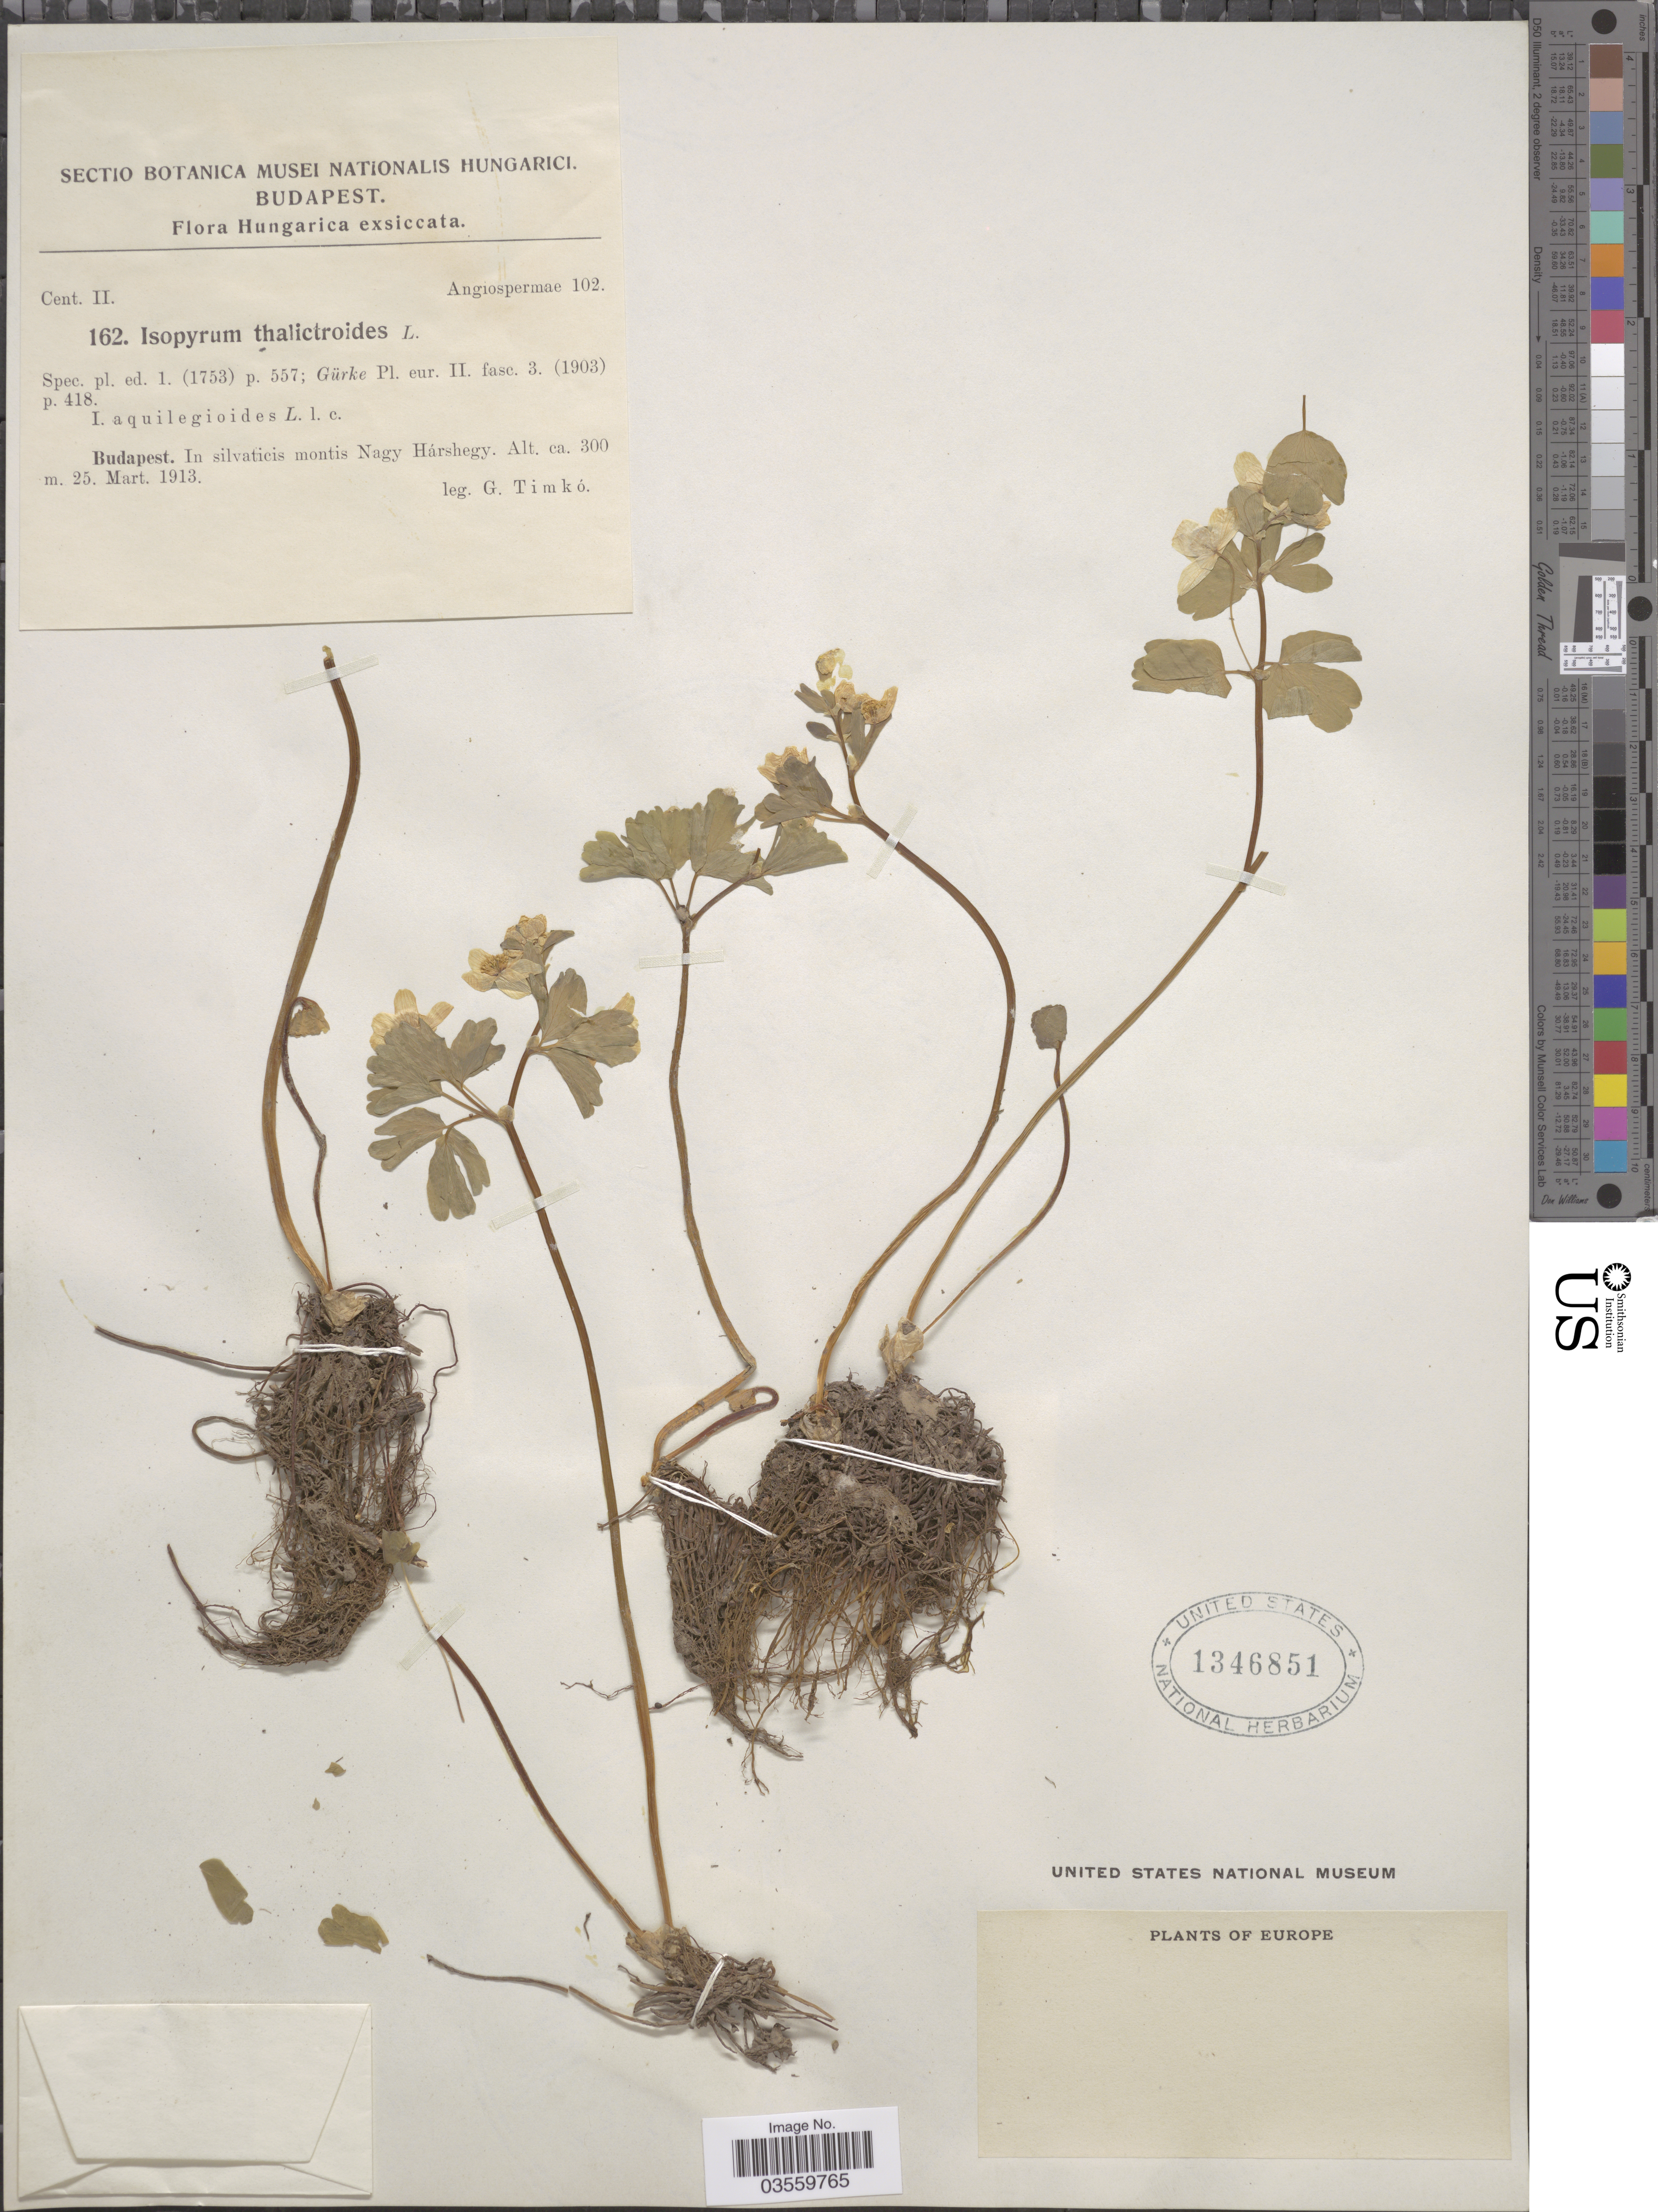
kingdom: Plantae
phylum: Tracheophyta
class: Magnoliopsida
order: Ranunculales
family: Ranunculaceae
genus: Isopyrum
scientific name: Isopyrum thalictroides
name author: L.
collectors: G. Timko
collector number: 162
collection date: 1913-03-25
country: Hungary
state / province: Budapest, Capital District of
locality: In silvaticis montis Nagy Hárshegy.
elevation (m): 300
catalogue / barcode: US 1346851